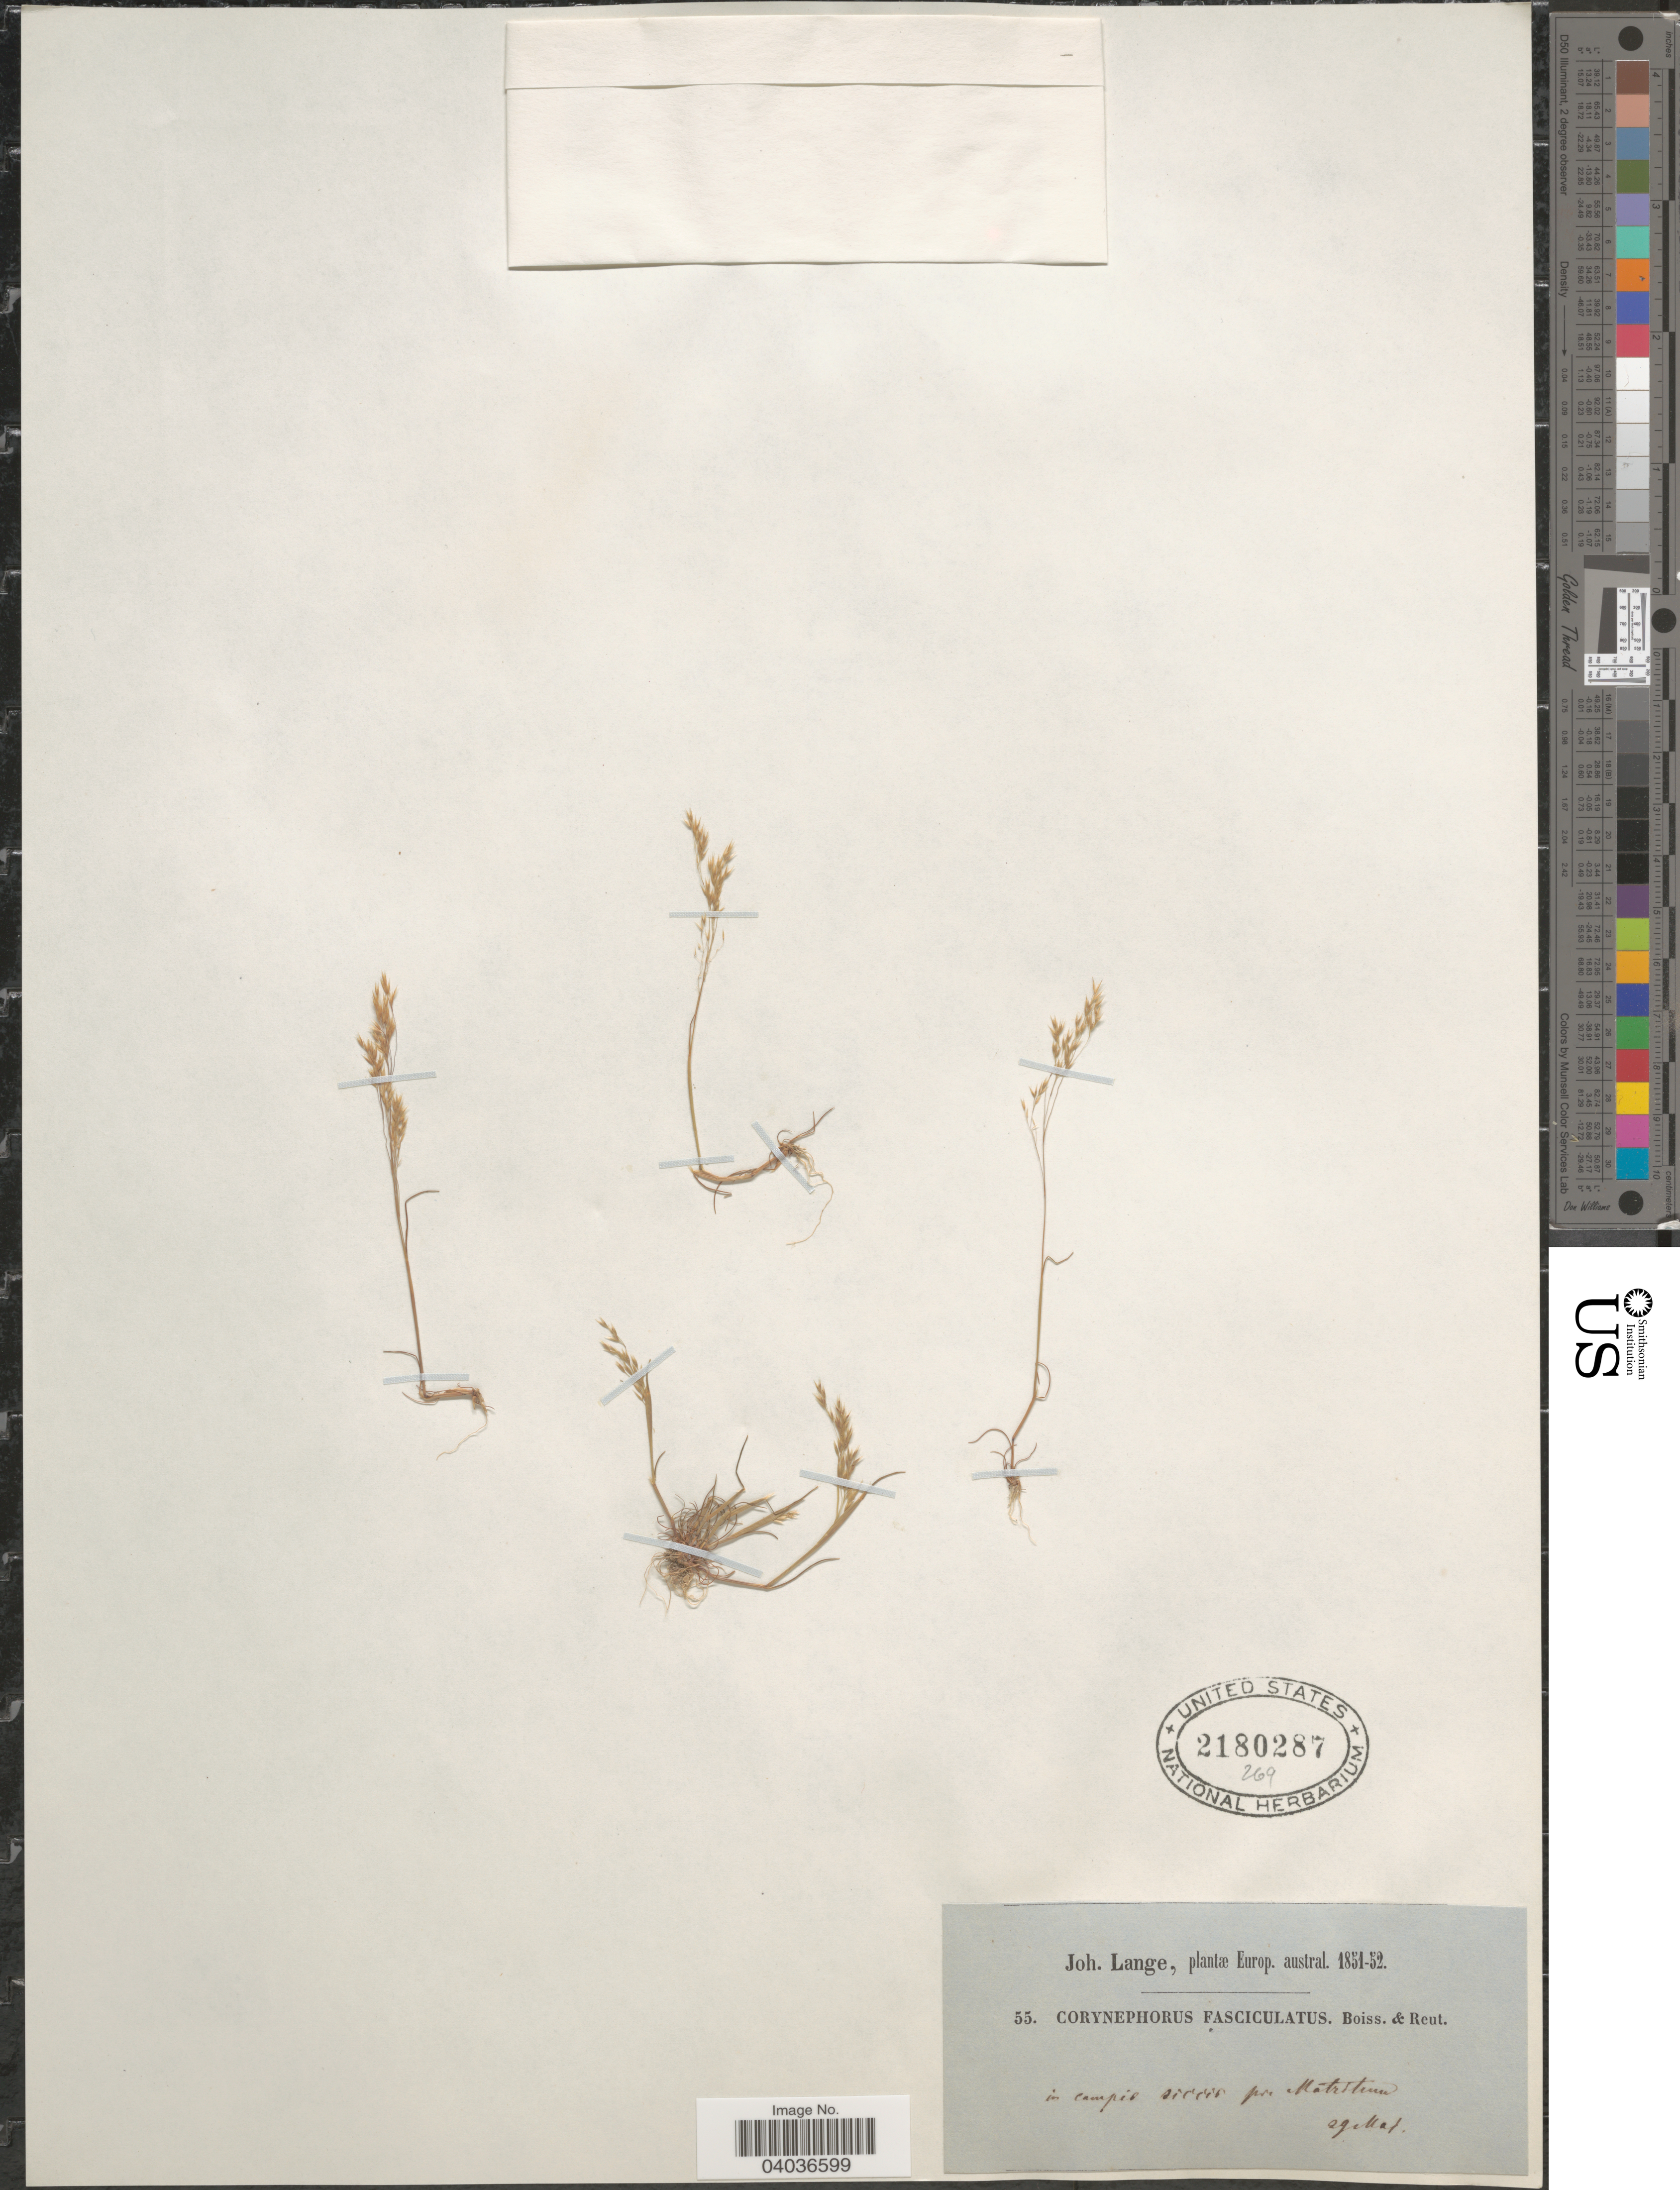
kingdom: Plantae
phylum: Tracheophyta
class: Liliopsida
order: Poales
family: Poaceae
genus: Corynephorus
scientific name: Corynephorus canescens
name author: (L, MEL) P. Beauv.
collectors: J. M. C. Lange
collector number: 55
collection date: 1851-05-29/1852-05-29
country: Spain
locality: Europ. austral. In campis siccis pres Mátritium.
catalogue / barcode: US 2180287